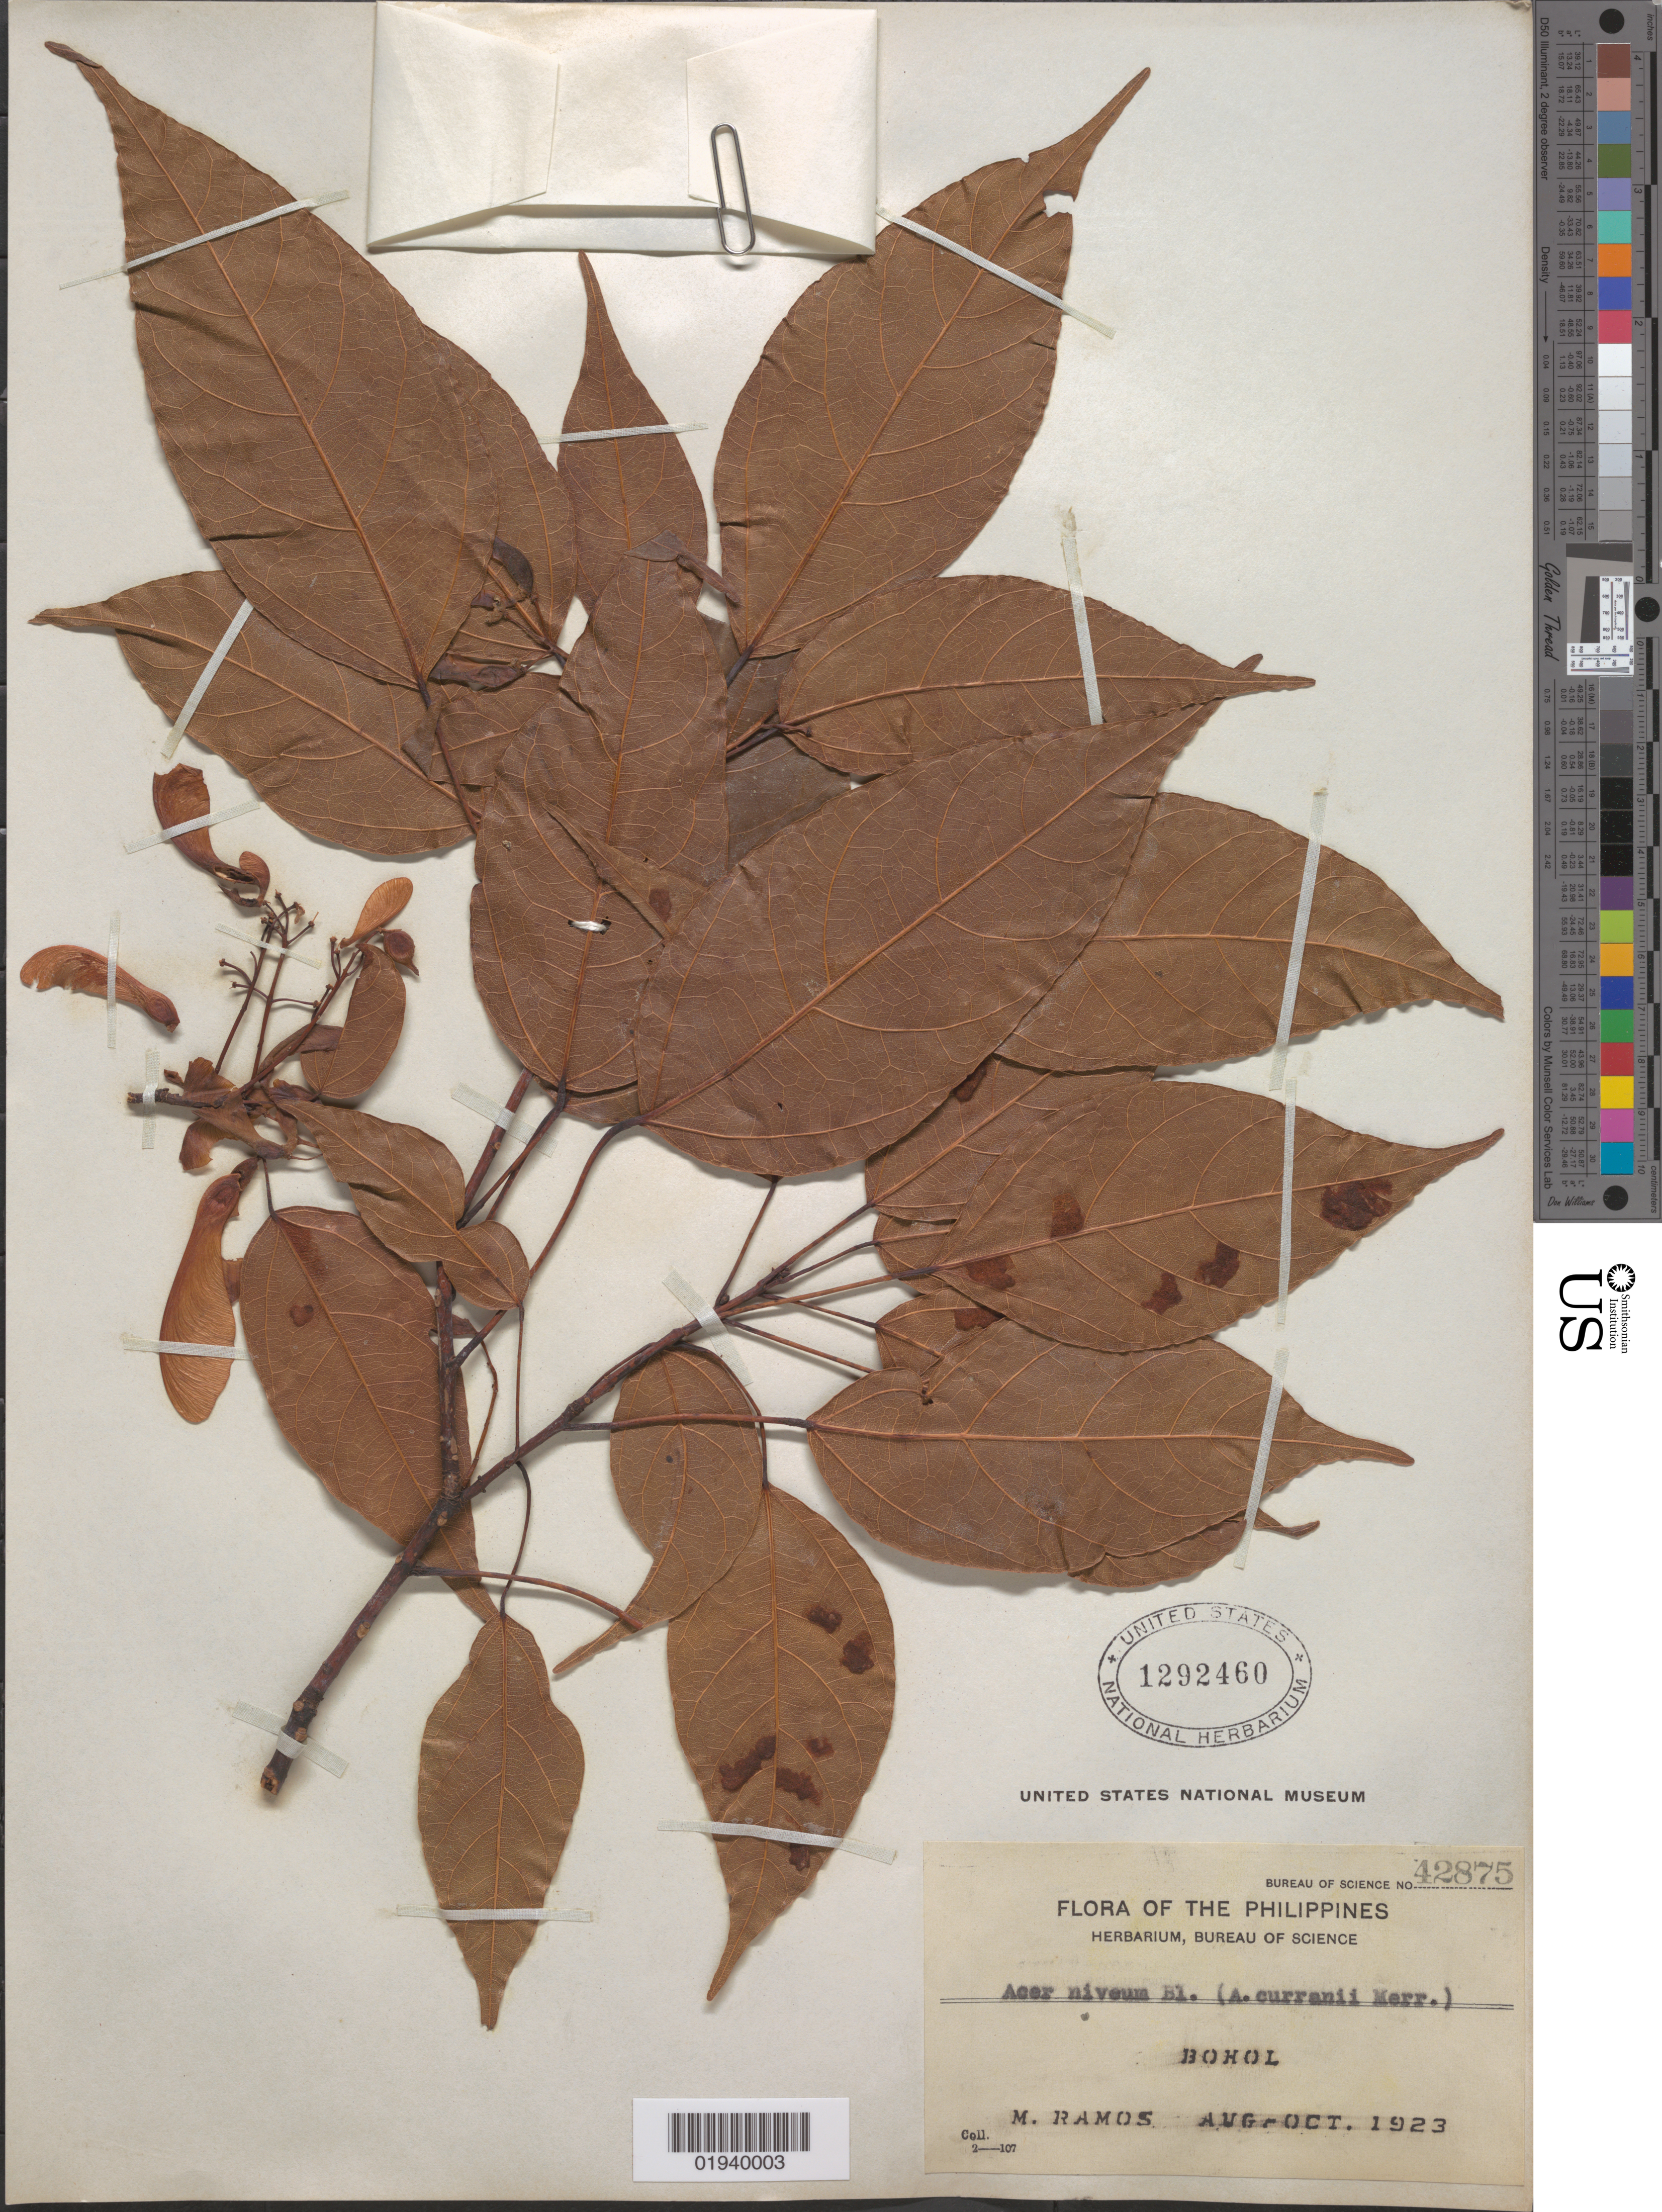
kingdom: Plantae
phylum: Tracheophyta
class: Magnoliopsida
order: Sapindales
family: Sapindaceae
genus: Acer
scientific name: Acer laurinum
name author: Hassk.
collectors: M. Ramos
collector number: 42875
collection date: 1923-08/1923-10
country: Philippines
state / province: Central Visayas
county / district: Bohol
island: Bohol I.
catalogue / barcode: US 1292460